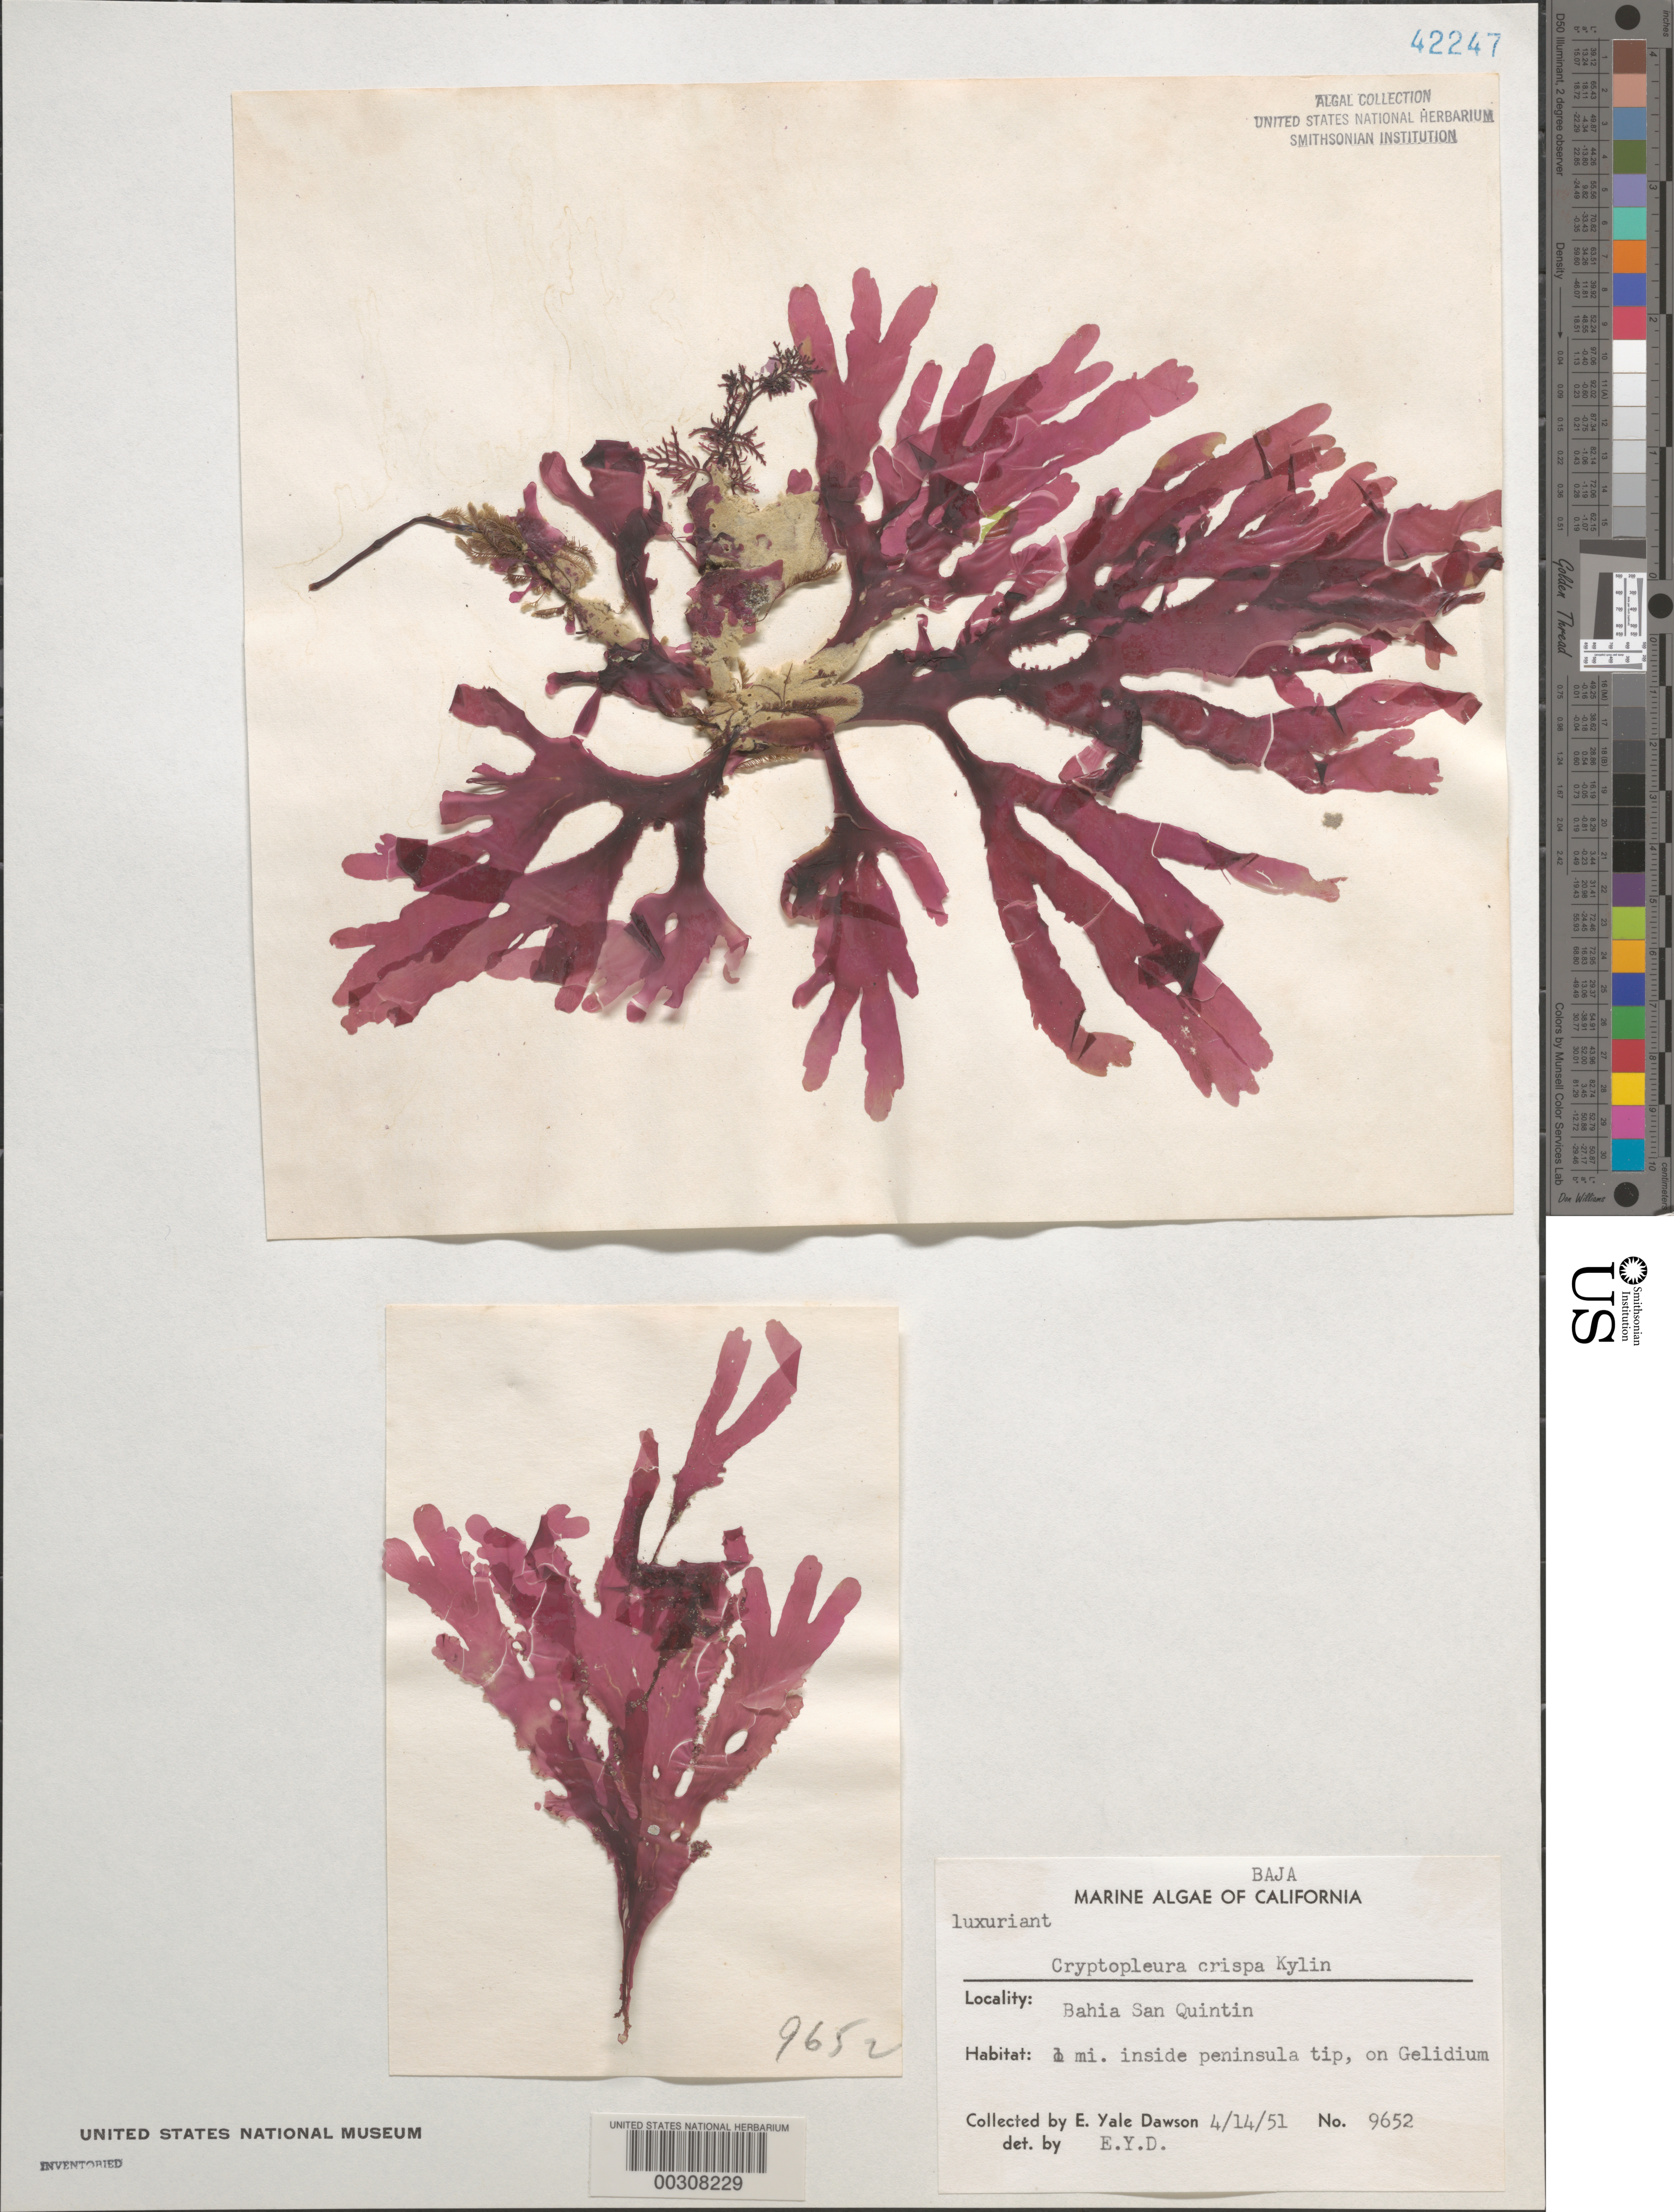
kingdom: Plantae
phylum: Rhodophyta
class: Florideophyceae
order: Ceramiales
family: Delesseriaceae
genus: Cryptopleura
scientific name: Cryptopleura crispa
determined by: Dawson, E. Y.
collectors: E. Y. Dawson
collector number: EYD 9652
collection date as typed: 14 Apr 1951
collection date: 1951-04-14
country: Mexico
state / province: Baja California Norte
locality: Bahia San Quintin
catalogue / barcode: US 42247